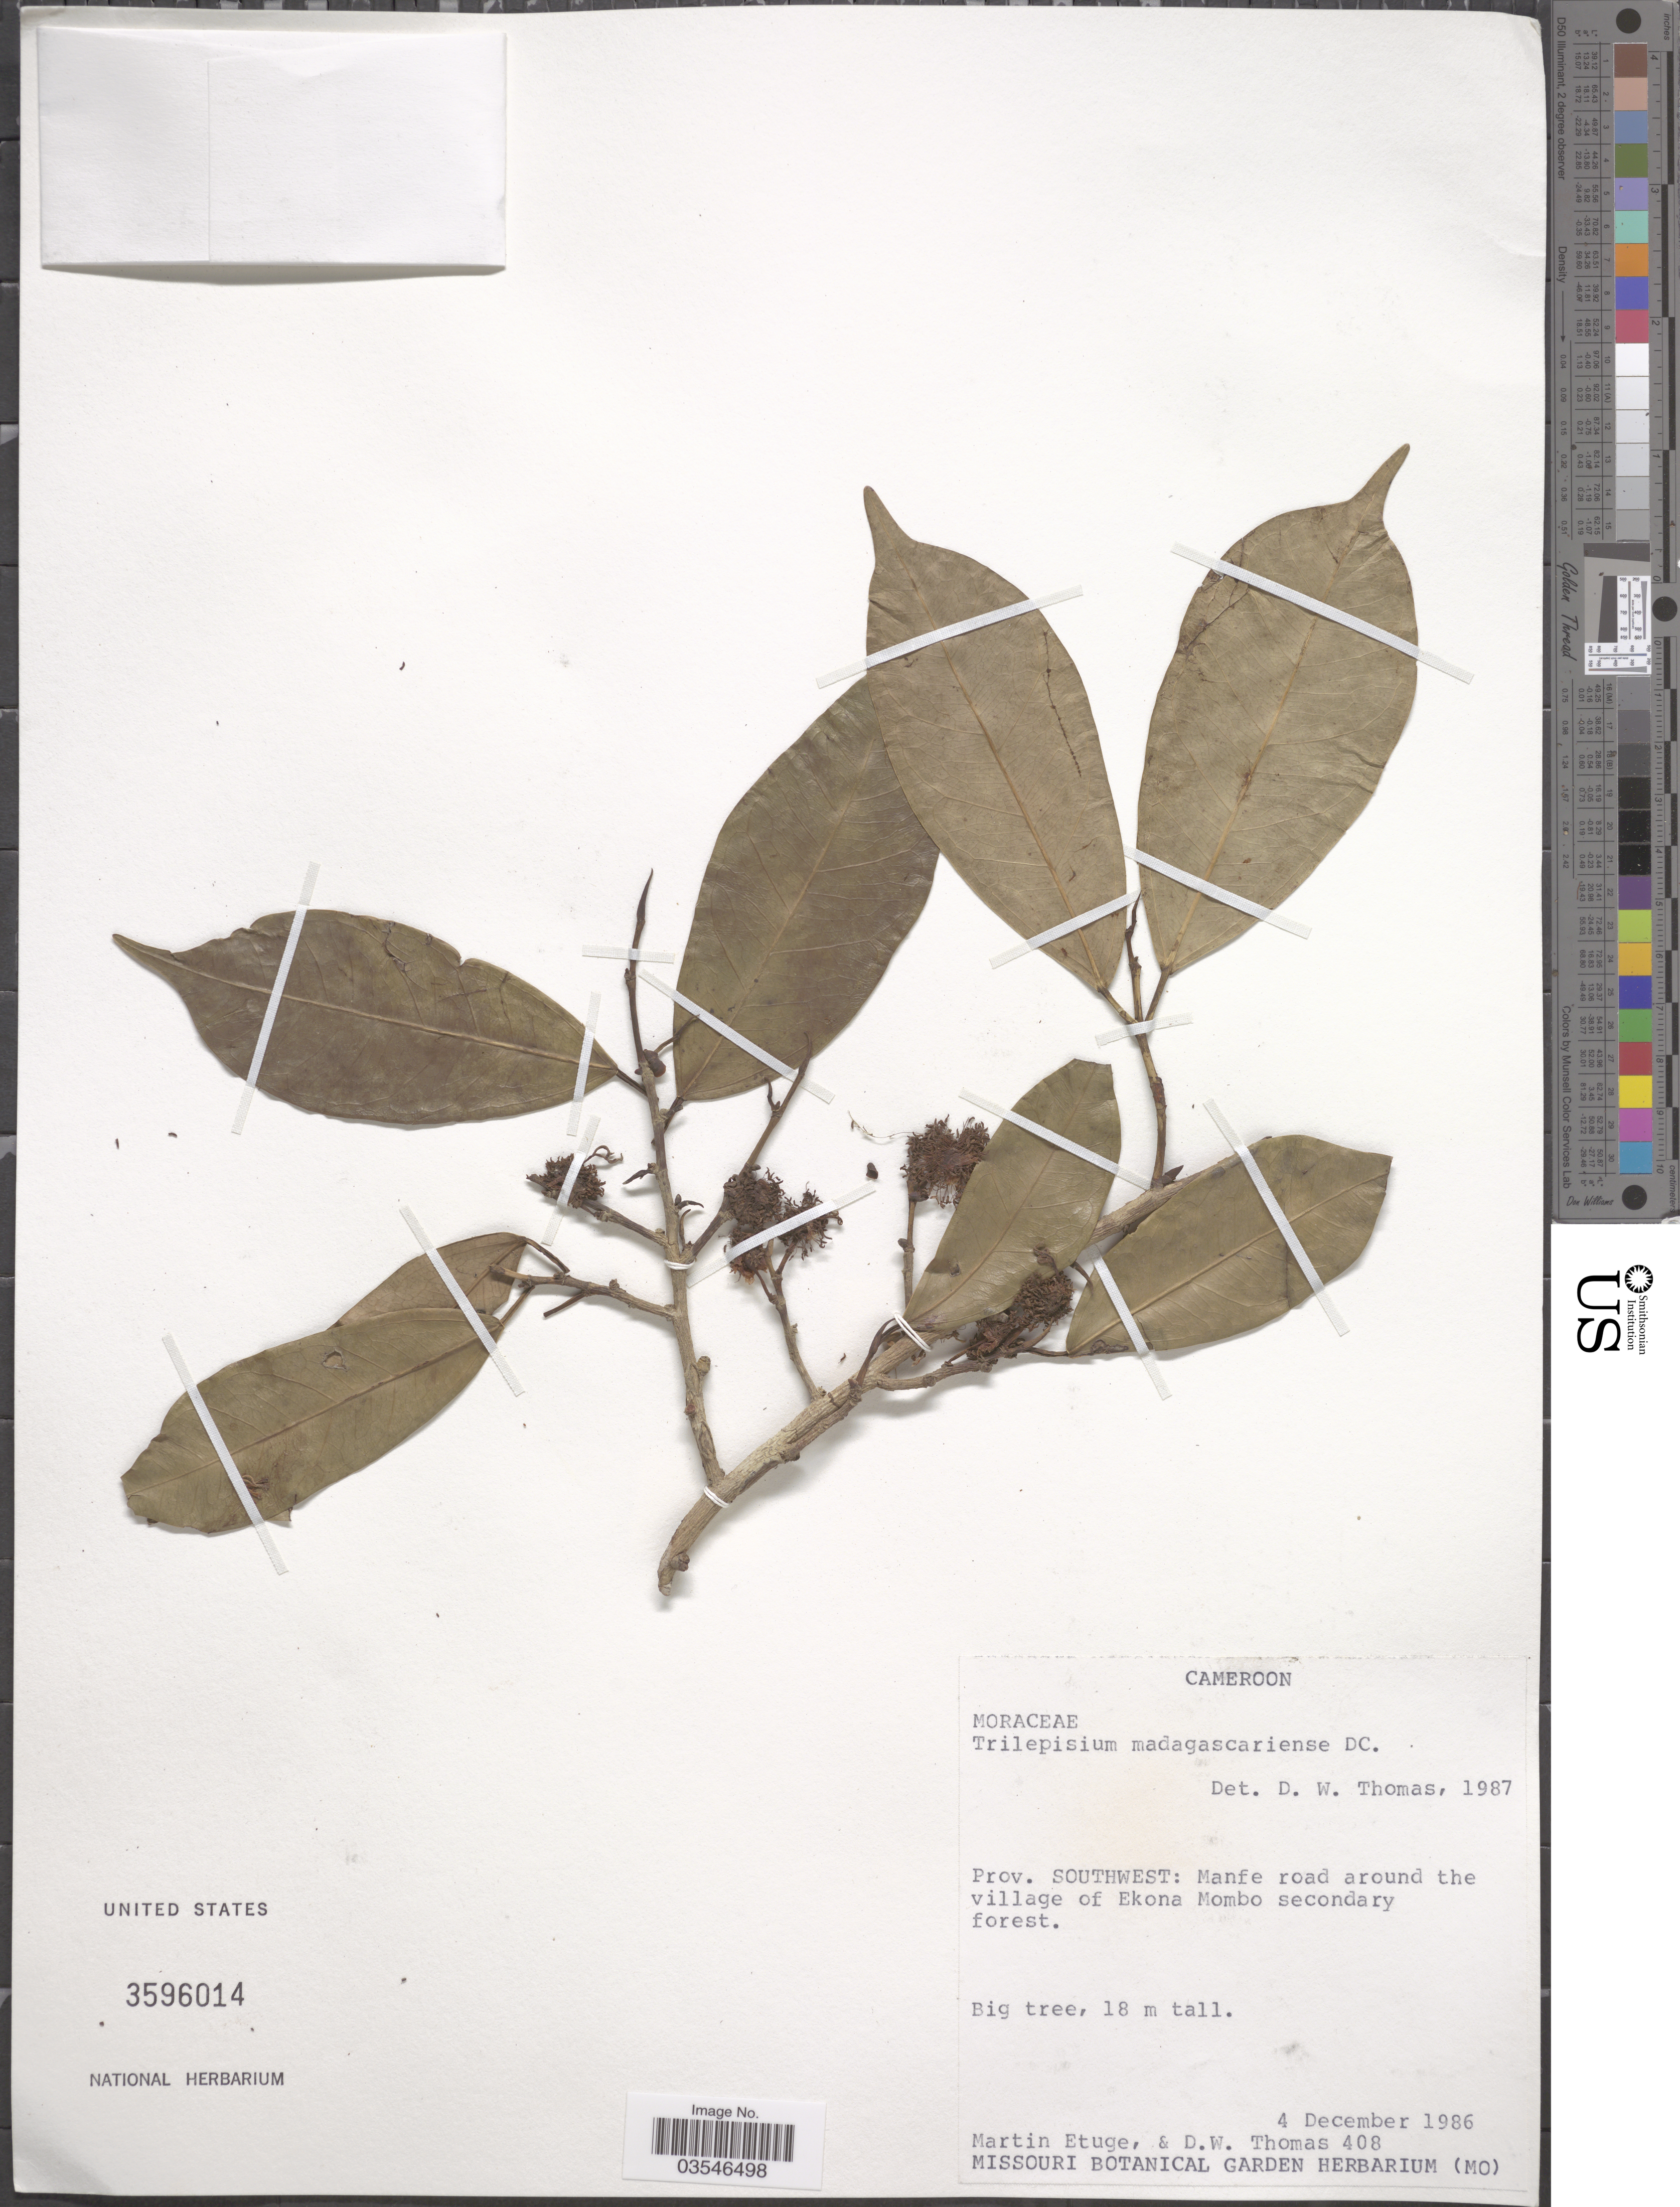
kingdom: Plantae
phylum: Tracheophyta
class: Magnoliopsida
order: Rosales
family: Moraceae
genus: Trilepisium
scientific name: Trilepisium madagascariense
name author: DC.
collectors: M. Etuge & D. W. Thomas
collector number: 408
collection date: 1986-12-04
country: Cameroon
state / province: Sud-Ouest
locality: Prov. Southwest: Manfe road around the village of Ekona Mombo secondary forest.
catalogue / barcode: US 3596014